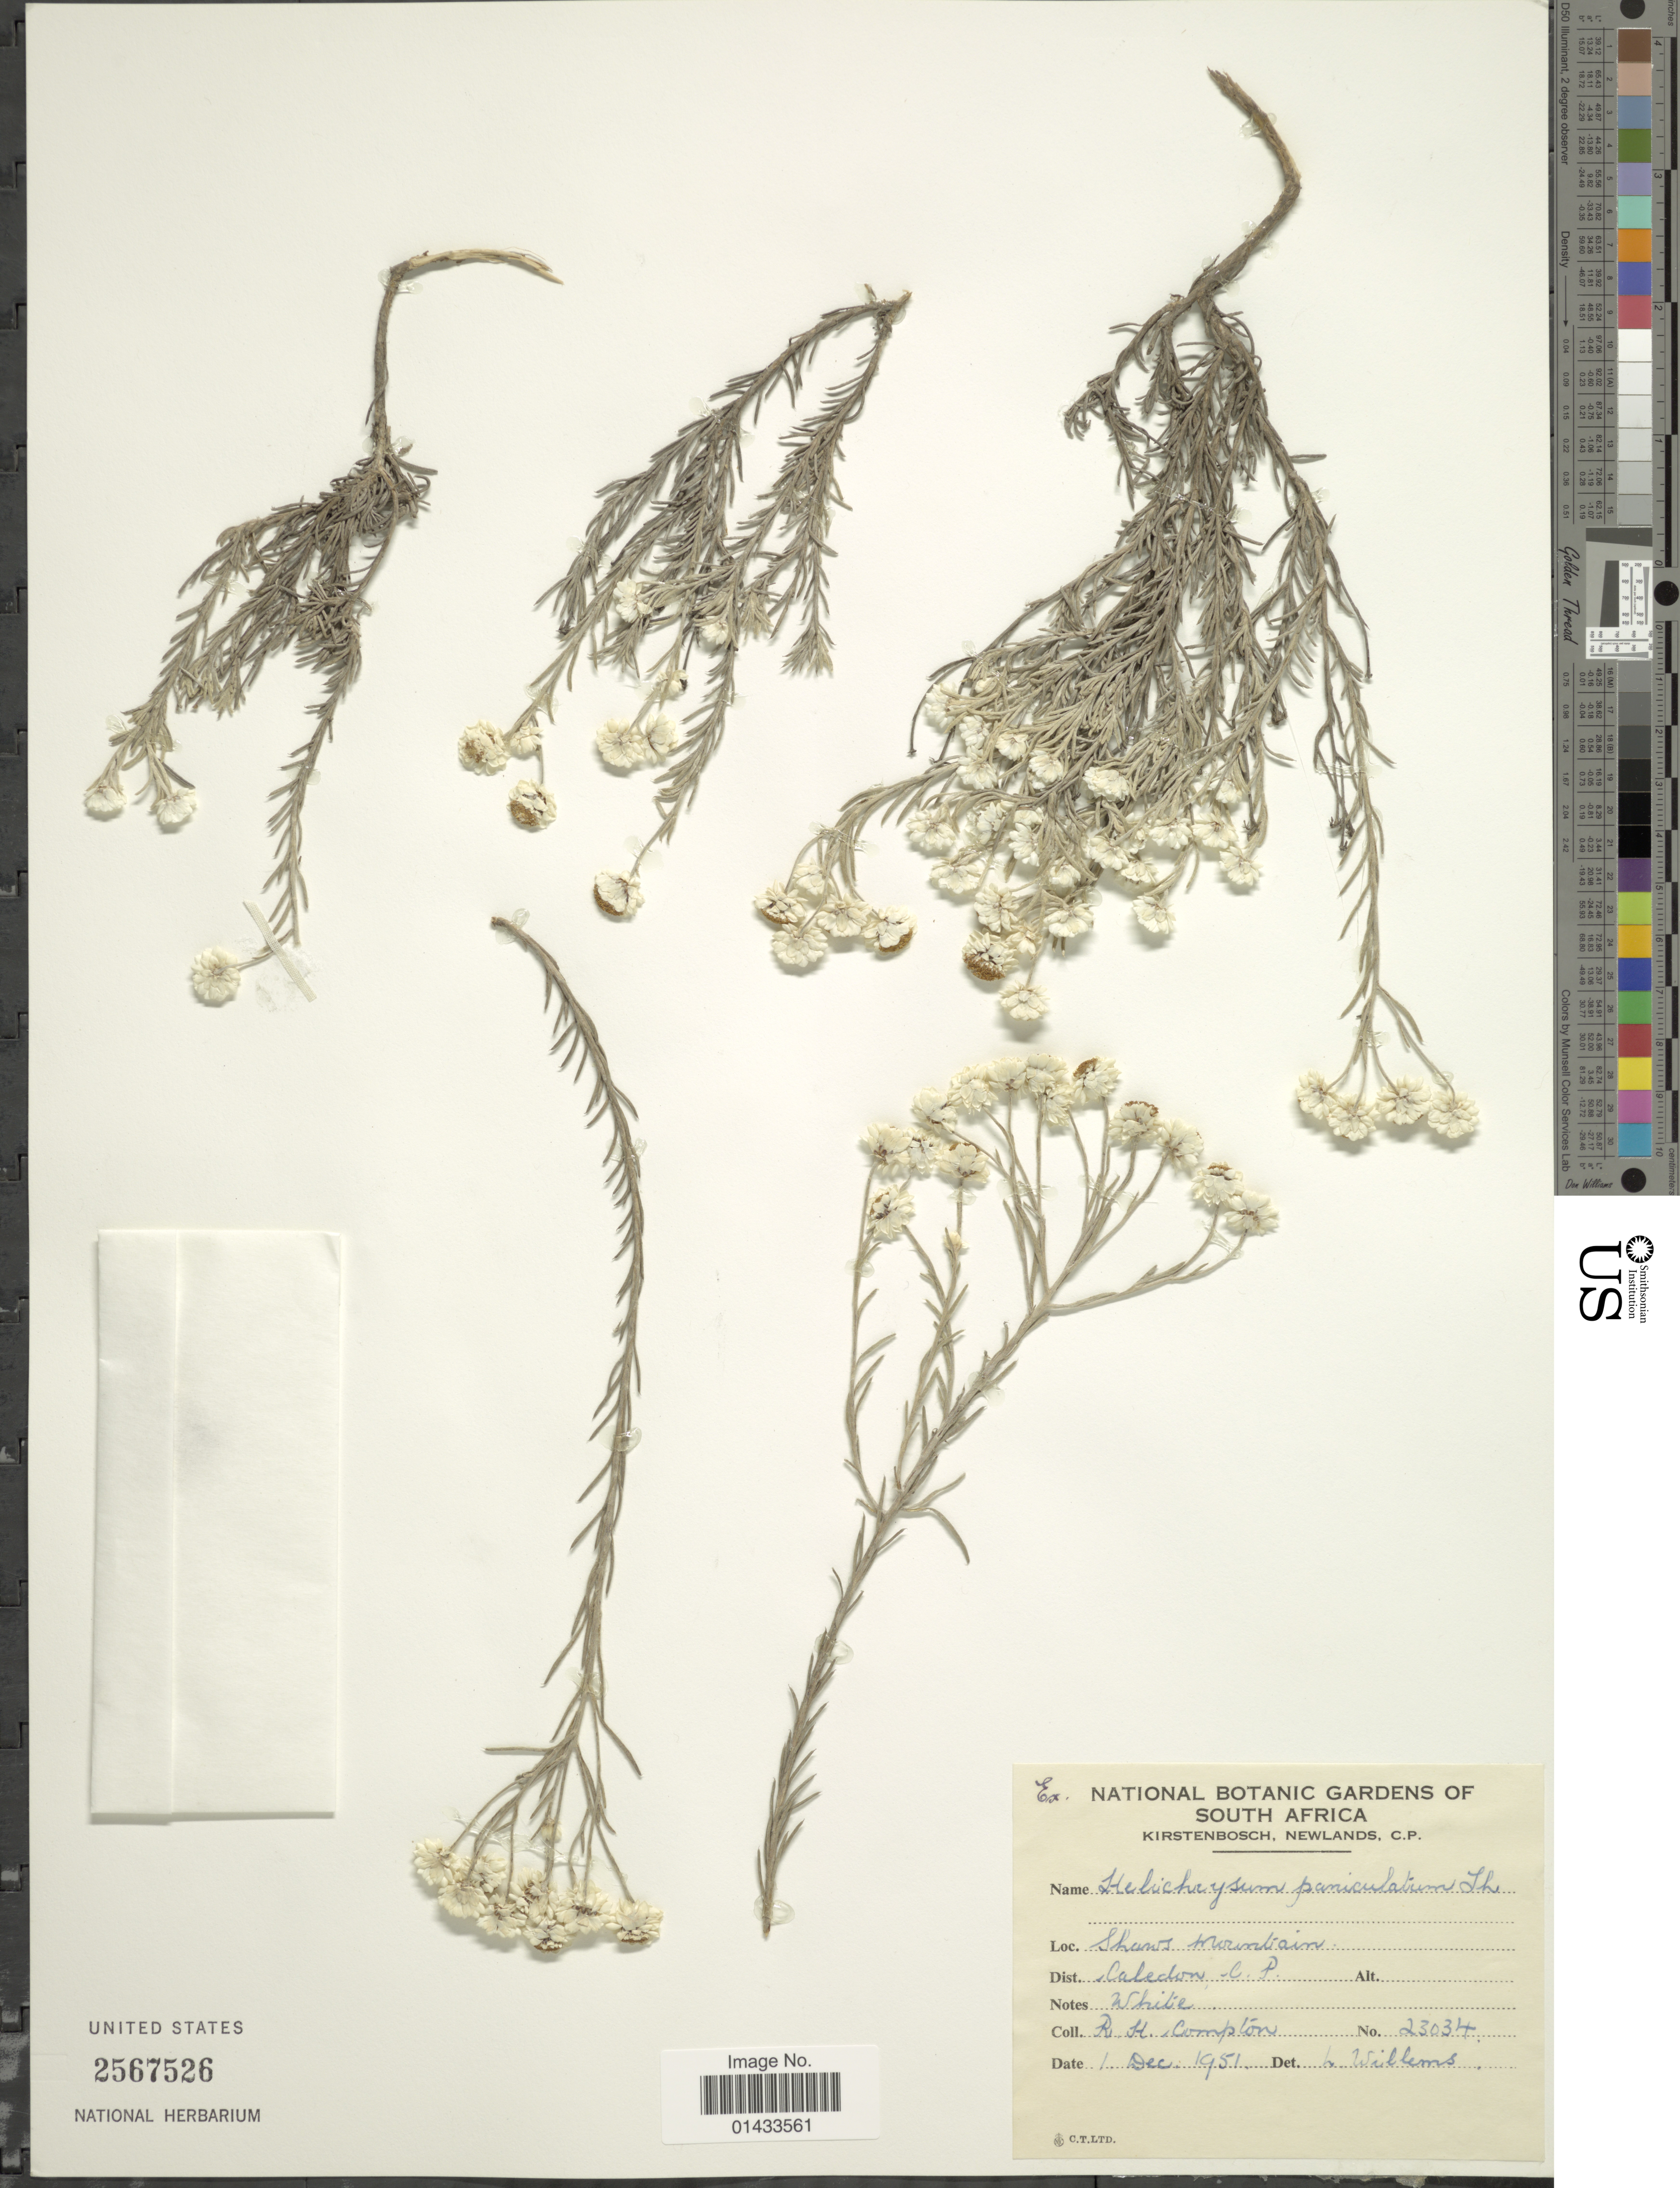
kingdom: Plantae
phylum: Tracheophyta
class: Magnoliopsida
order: Asterales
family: Asteraceae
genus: Helichrysum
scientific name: Helichrysum paniculatum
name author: (L.) A. Cunn.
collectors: R. H. Compton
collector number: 23034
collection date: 1951-12-01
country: South Africa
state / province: Western Cape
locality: Shaws Mountain, Dist. Caledon C. P.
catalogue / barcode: US 2567526